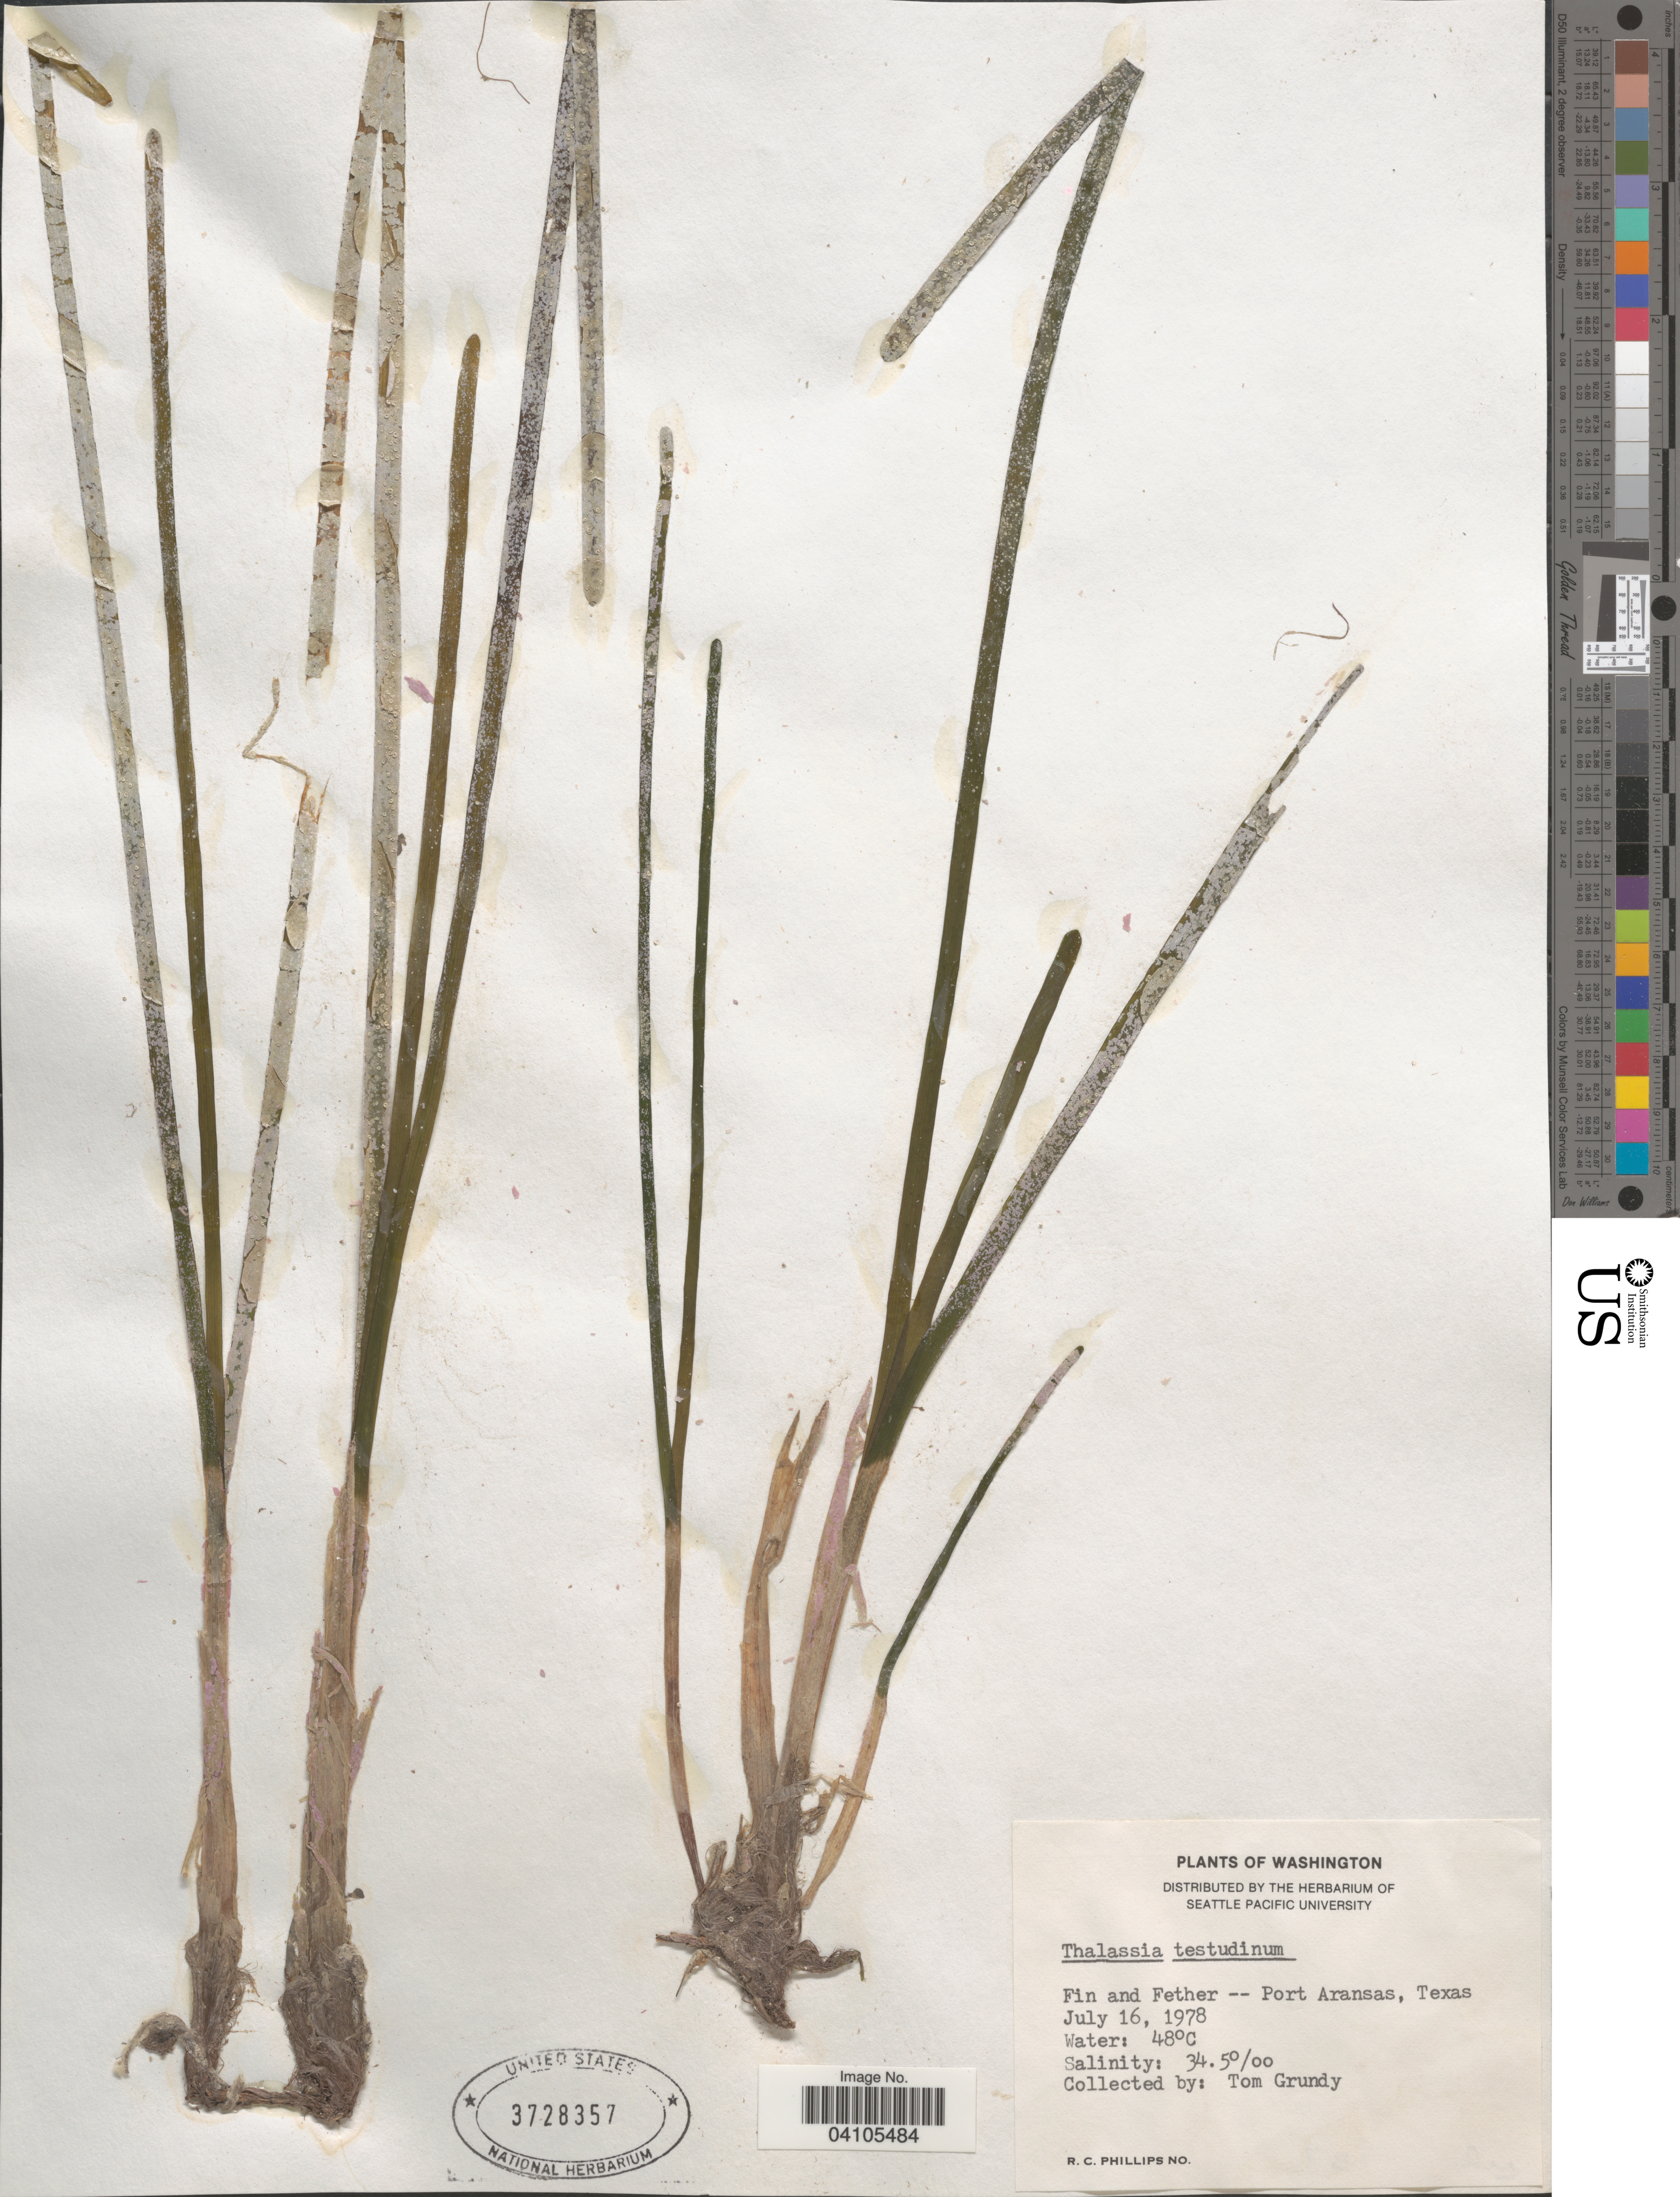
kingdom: Plantae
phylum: Tracheophyta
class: Liliopsida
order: Alismatales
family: Hydrocharitaceae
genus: Thalassia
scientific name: Thalassia testudinum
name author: Banks & Sol. ex K.D. Koenig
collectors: T. Grundy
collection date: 1978-07-16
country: United States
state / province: Texas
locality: Fin and Fether -- Port Aransas.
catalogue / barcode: US 3728357